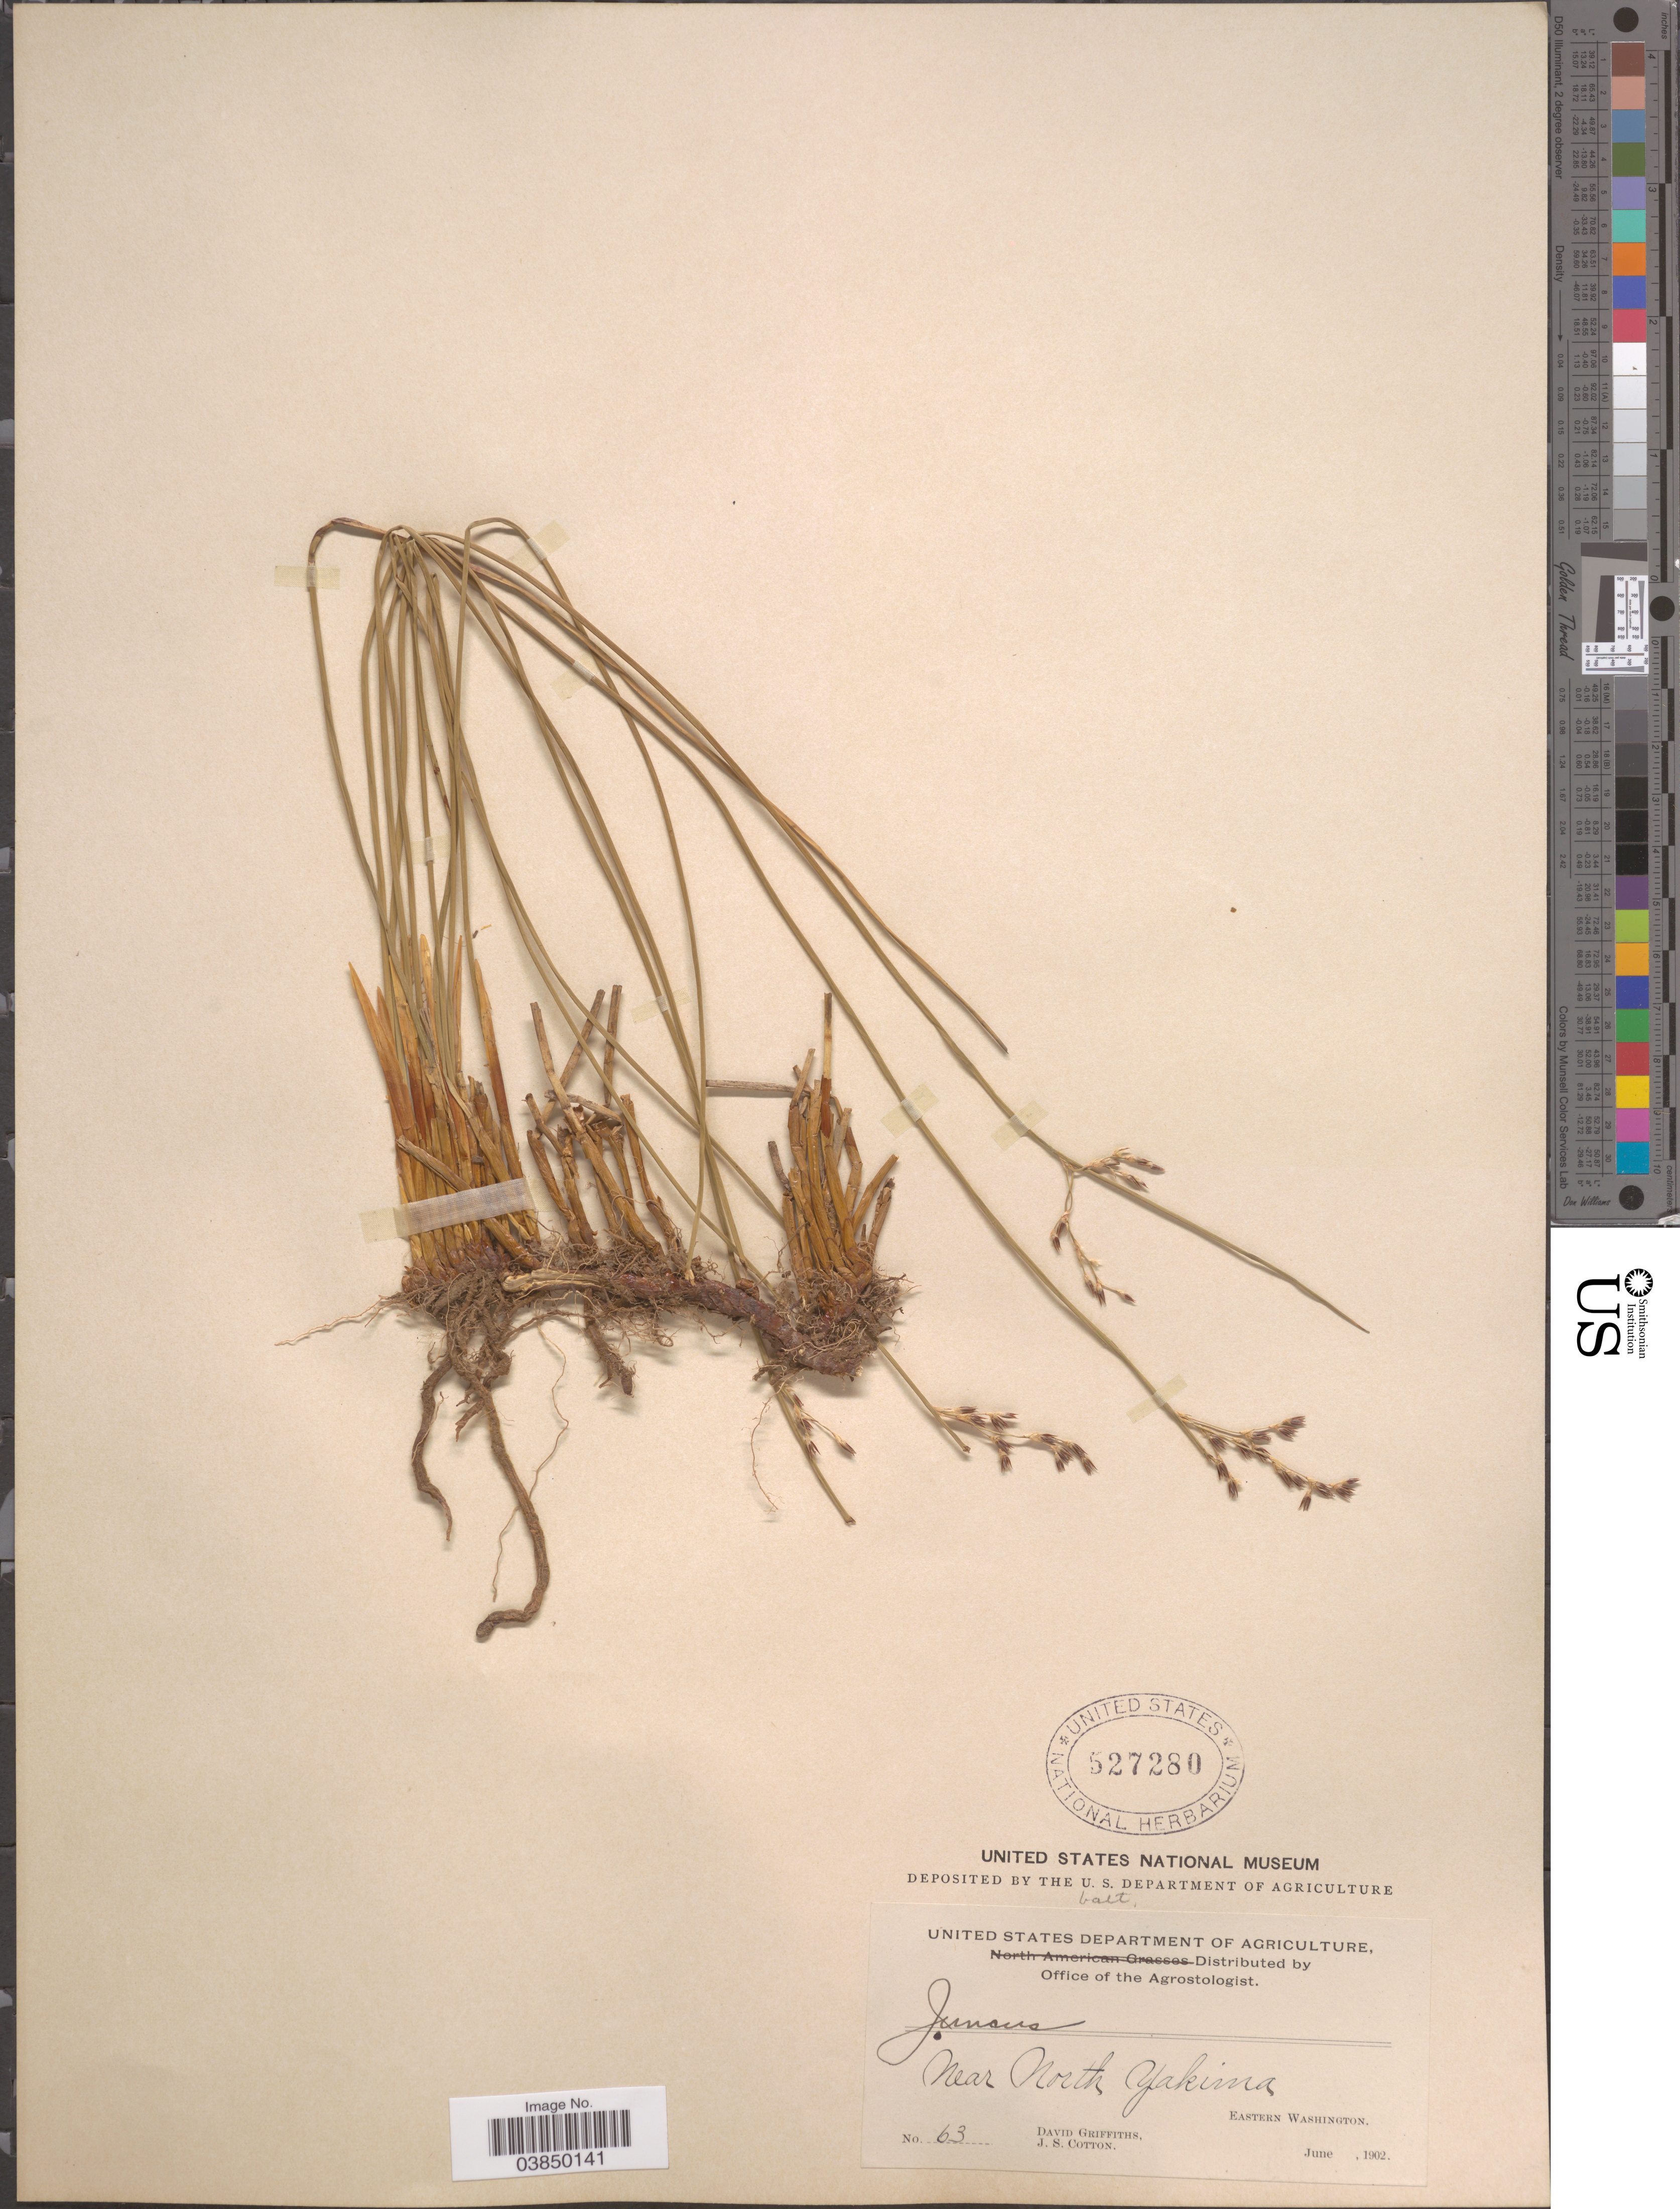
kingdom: Plantae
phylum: Tracheophyta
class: Liliopsida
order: Poales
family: Juncaceae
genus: Juncus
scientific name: Juncus balticus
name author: Willd.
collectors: D. Griffiths & J. S. Cotton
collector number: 63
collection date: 1902-06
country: United States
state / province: Washington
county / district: Yakima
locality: Near North Yakima. Eastern Washington.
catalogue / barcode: US 527280